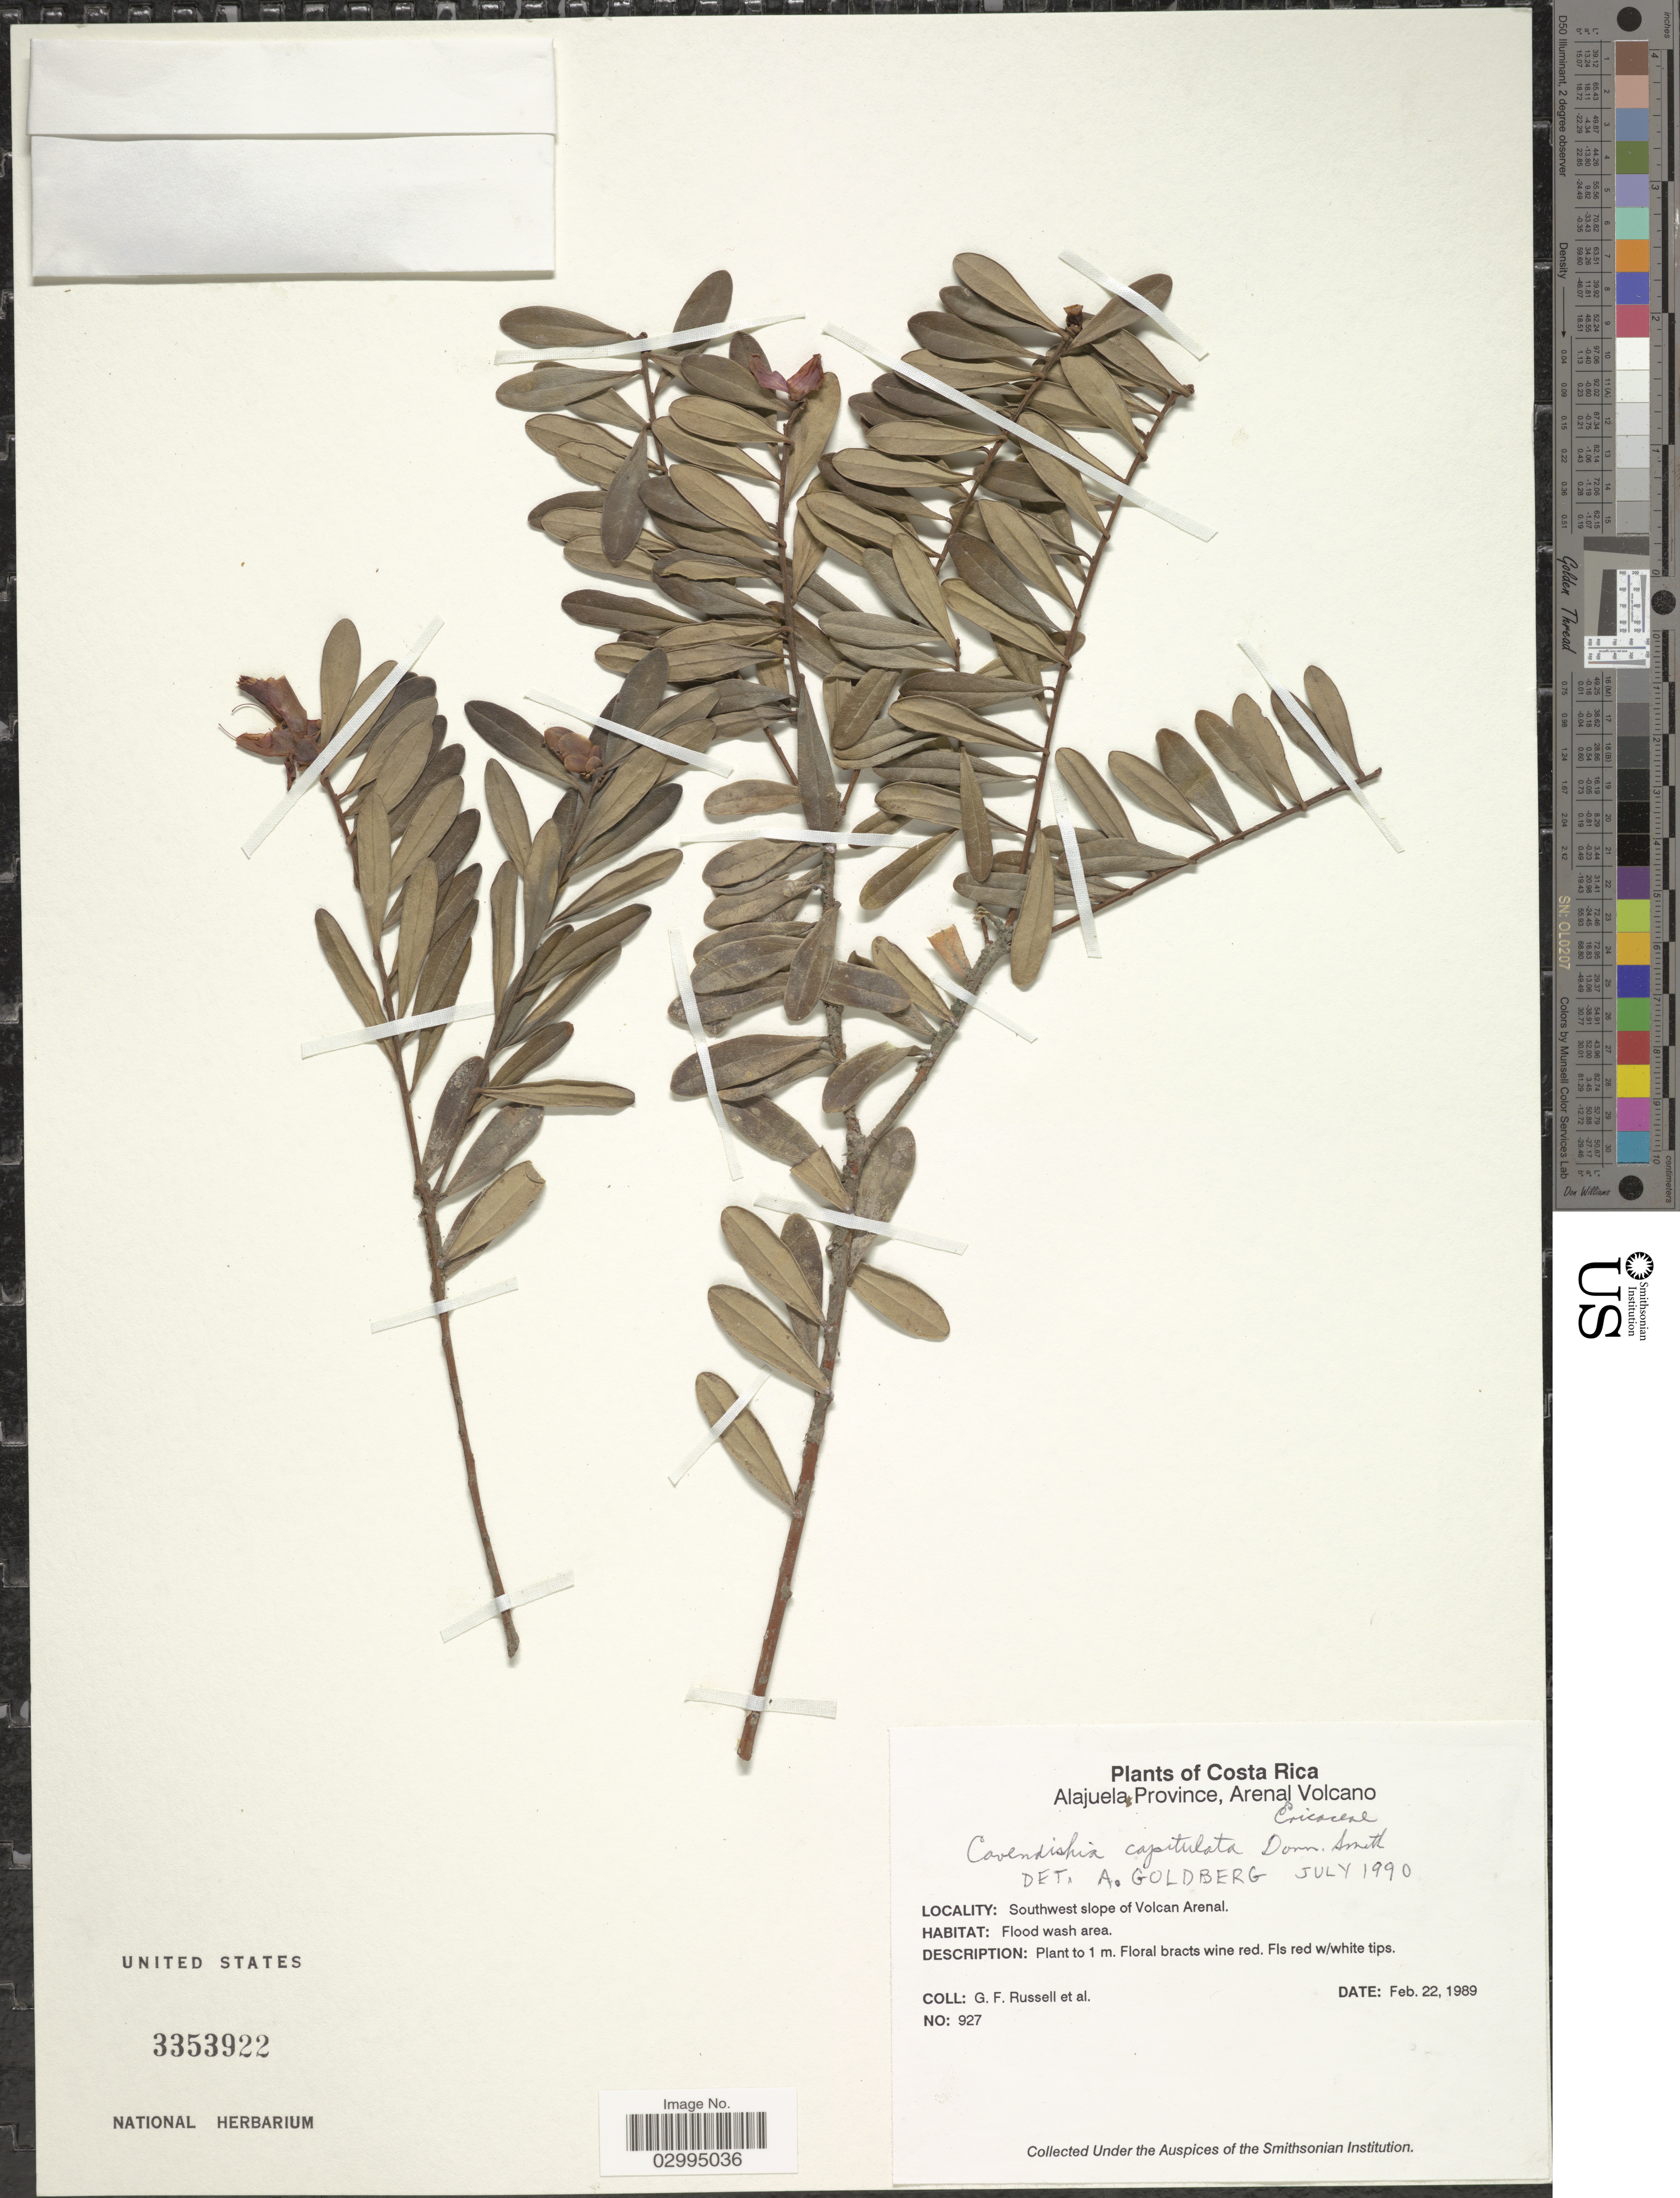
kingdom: Plantae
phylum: Tracheophyta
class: Magnoliopsida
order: Ericales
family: Ericaceae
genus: Cavendishia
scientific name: Cavendishia capitulata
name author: Donn. Sm.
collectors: G. Russell & et al.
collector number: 927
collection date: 1989-02-22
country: Costa Rica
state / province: Alajuela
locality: Alajuela Province, Arenal Volcano. Southwest slope of Volcan Arenal.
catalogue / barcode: US 3353922